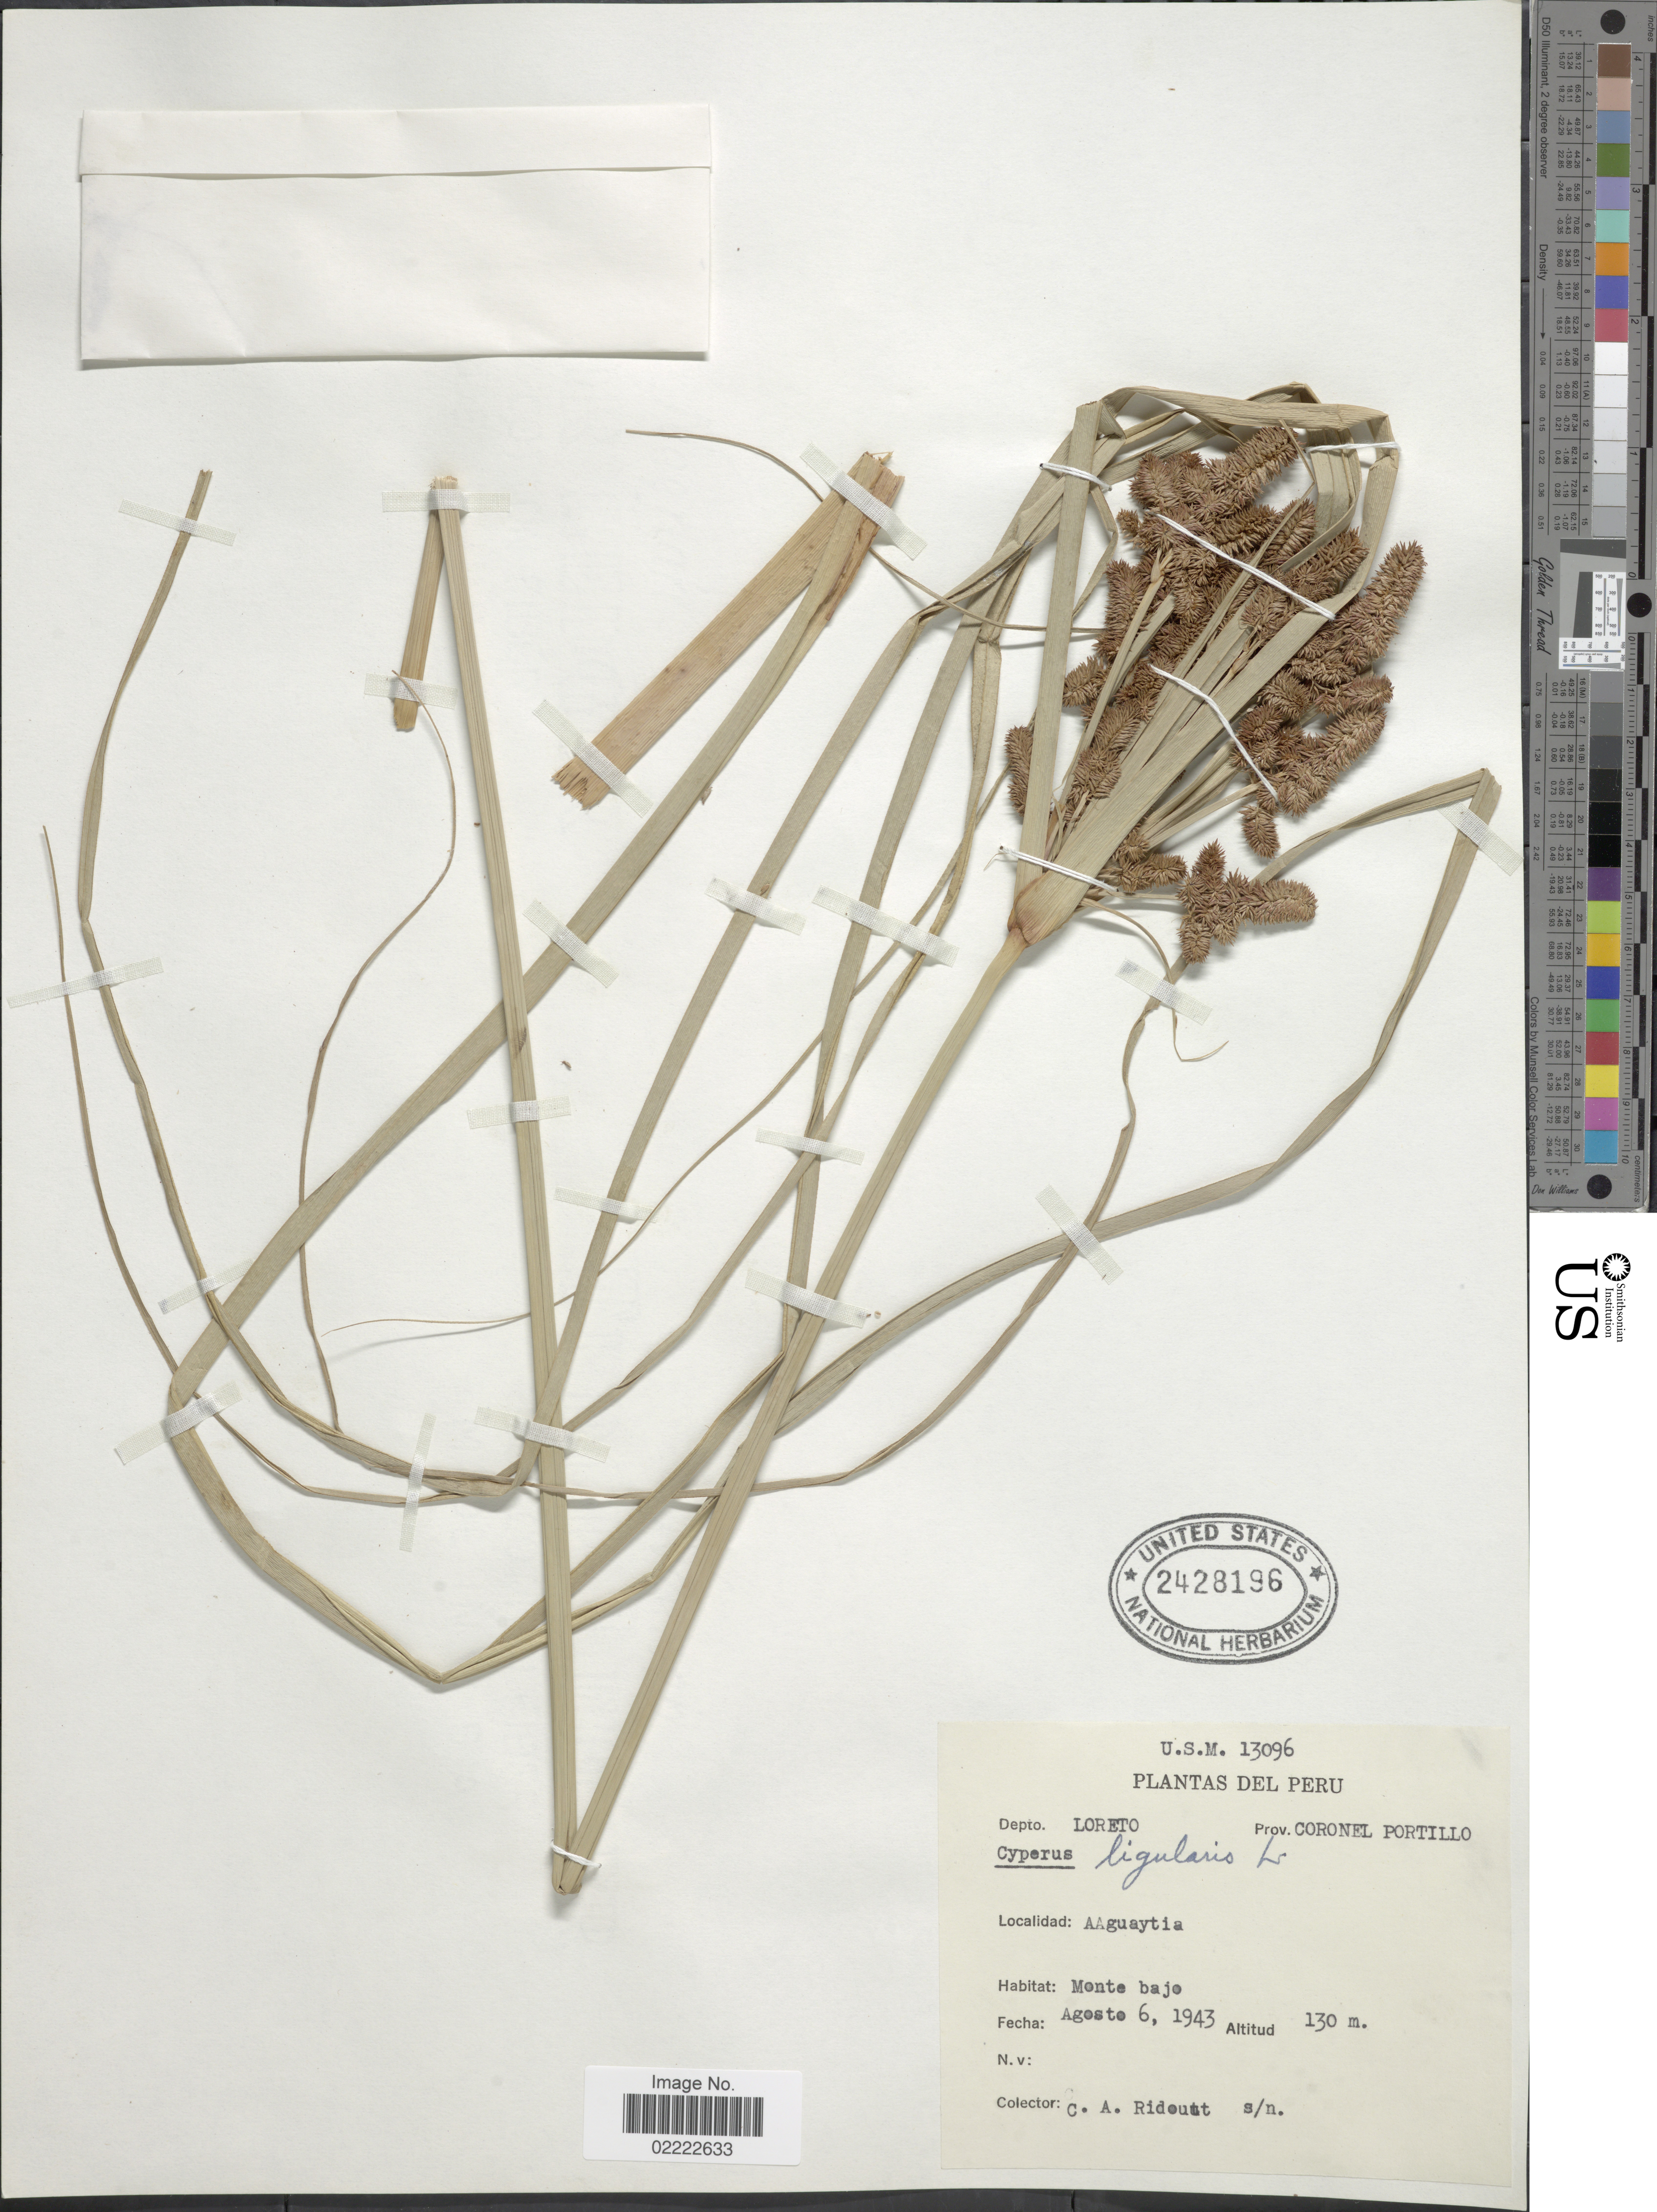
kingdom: Plantae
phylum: Tracheophyta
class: Liliopsida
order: Poales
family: Cyperaceae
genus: Cyperus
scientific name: Cyperus ligularis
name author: L.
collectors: C. Ridoutt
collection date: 1943-08-06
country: Peru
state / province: Loreto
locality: Prov. Coronel Portillo, Aaguaytia, Monte bajo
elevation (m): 130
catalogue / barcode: US 2428196